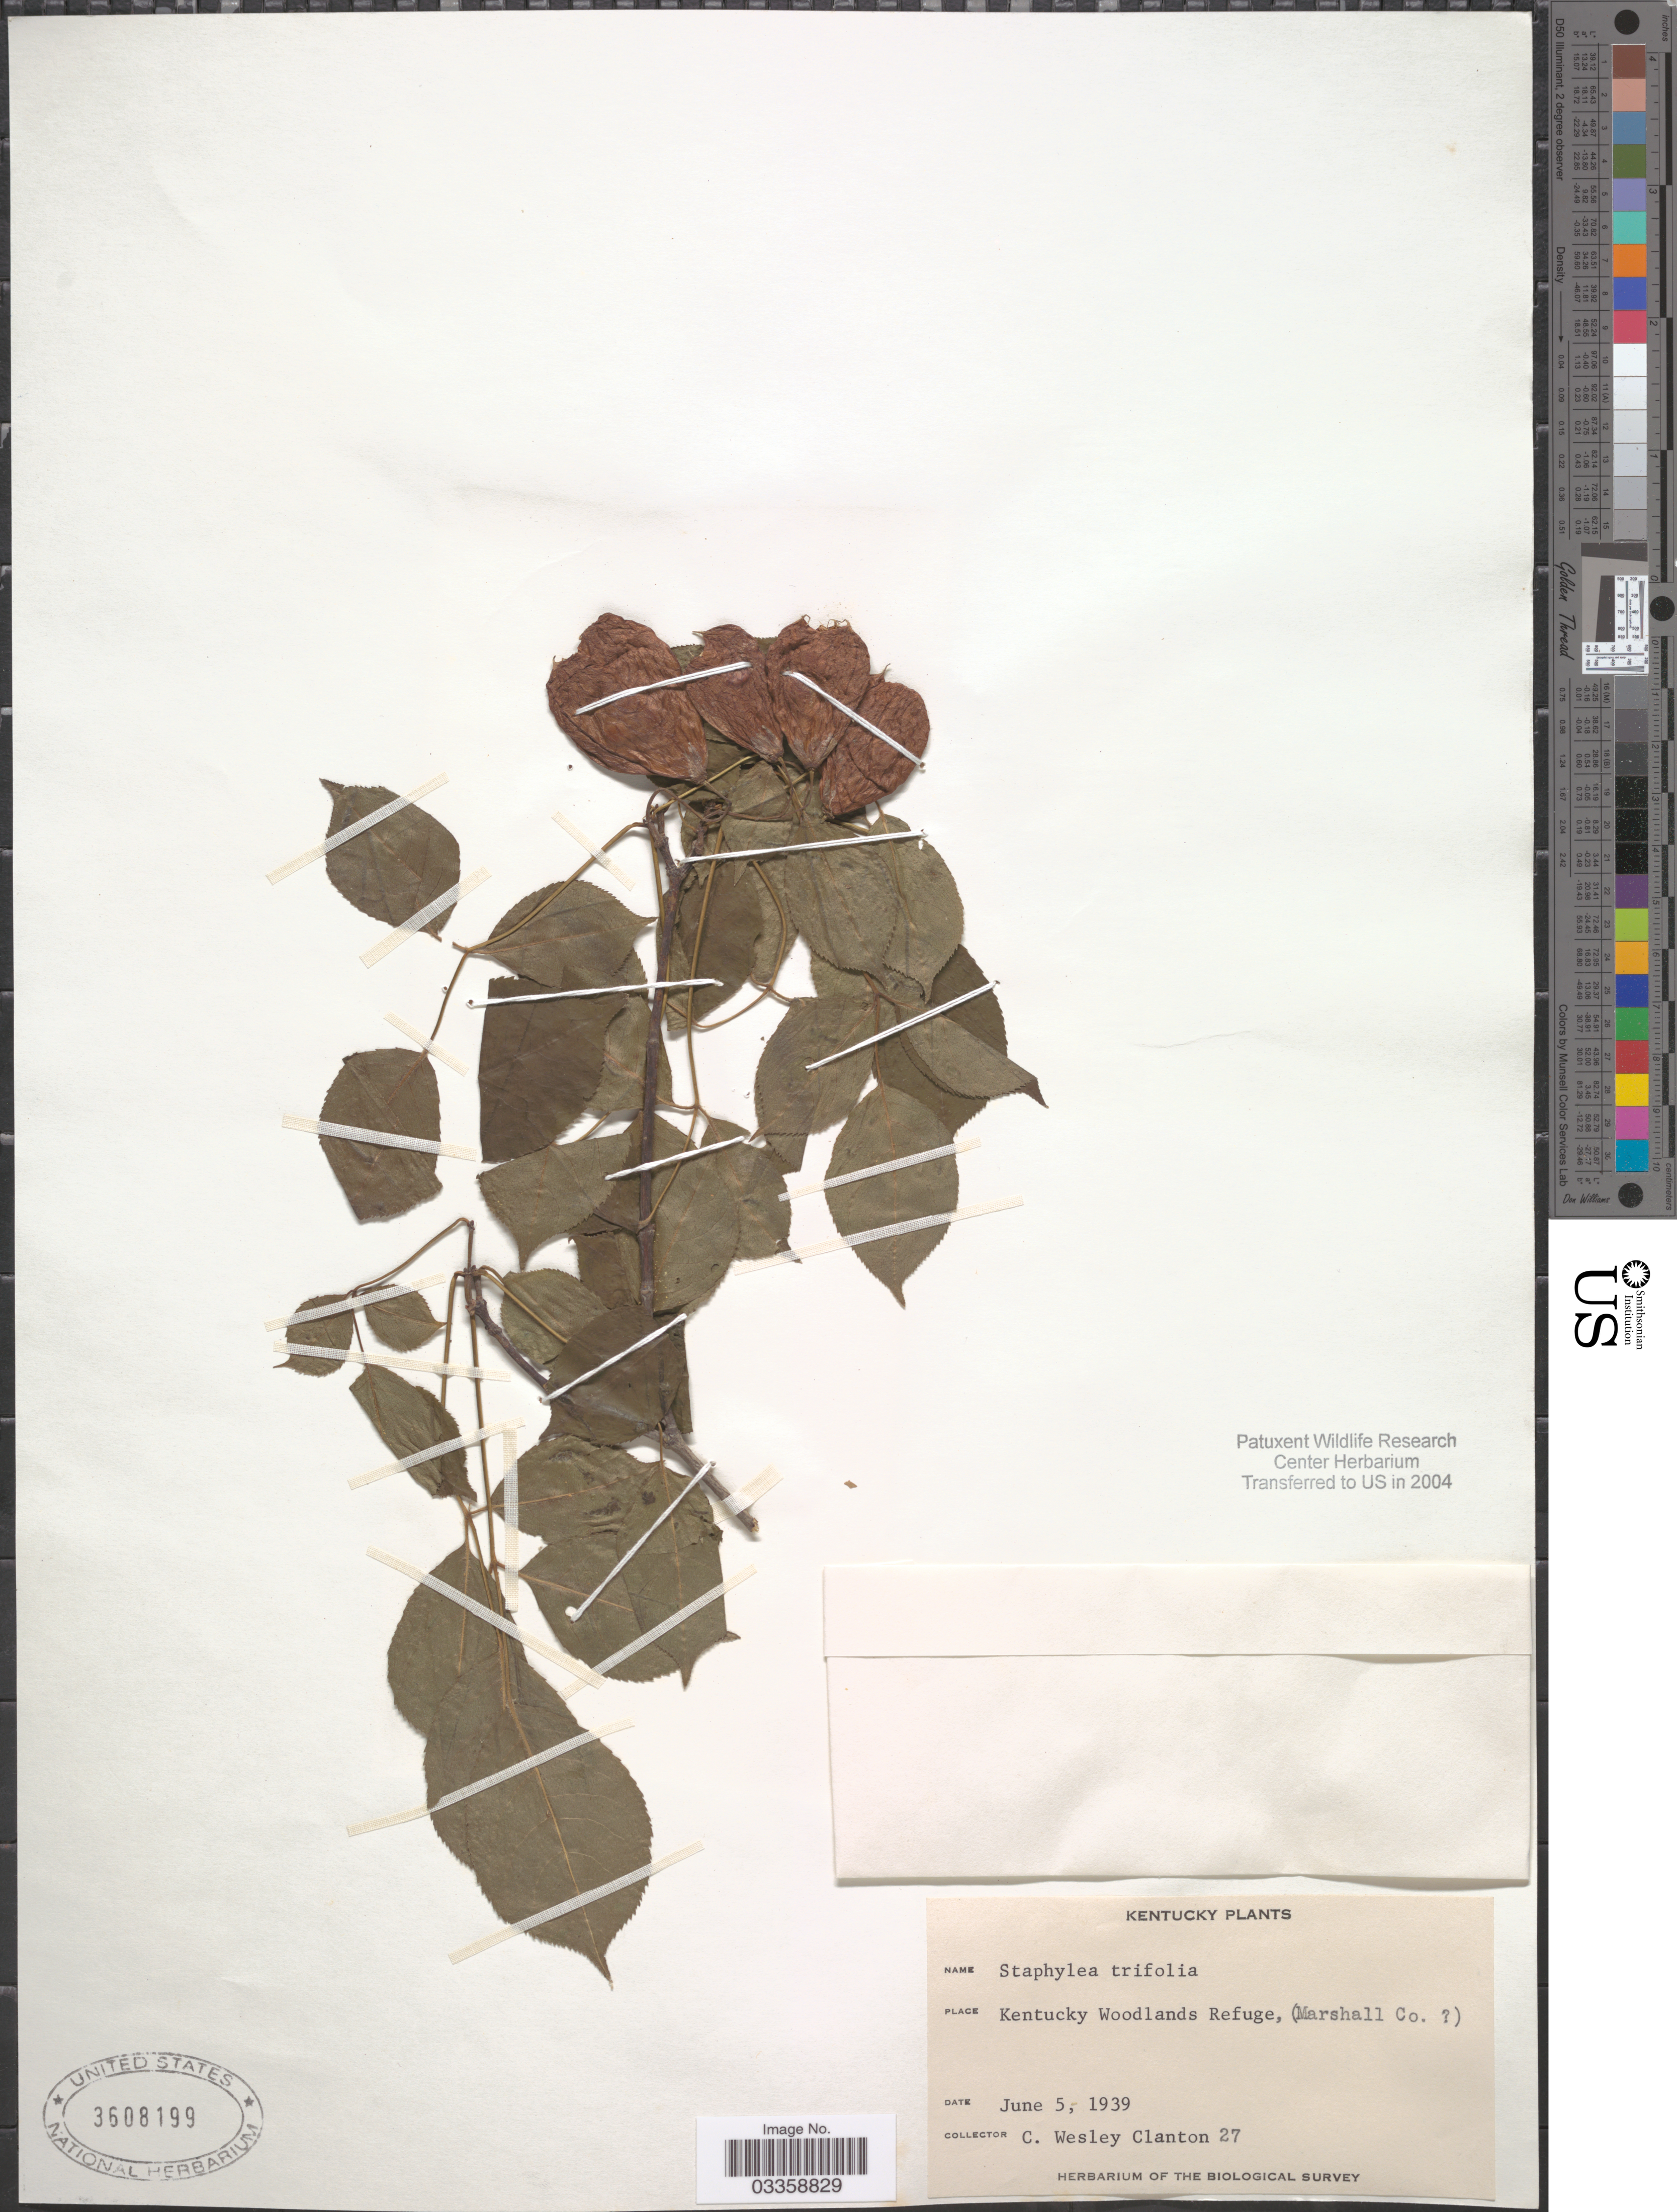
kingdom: Plantae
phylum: Tracheophyta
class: Magnoliopsida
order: Crossosomatales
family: Staphyleaceae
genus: Staphylea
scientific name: Staphylea trifolia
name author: L.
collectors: C. Clanton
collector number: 27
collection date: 1939-06-05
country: United States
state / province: Kentucky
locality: Kentucky Woodlands Refuge, (Marshall Co. [unsure placement]).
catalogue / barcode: US 3608199